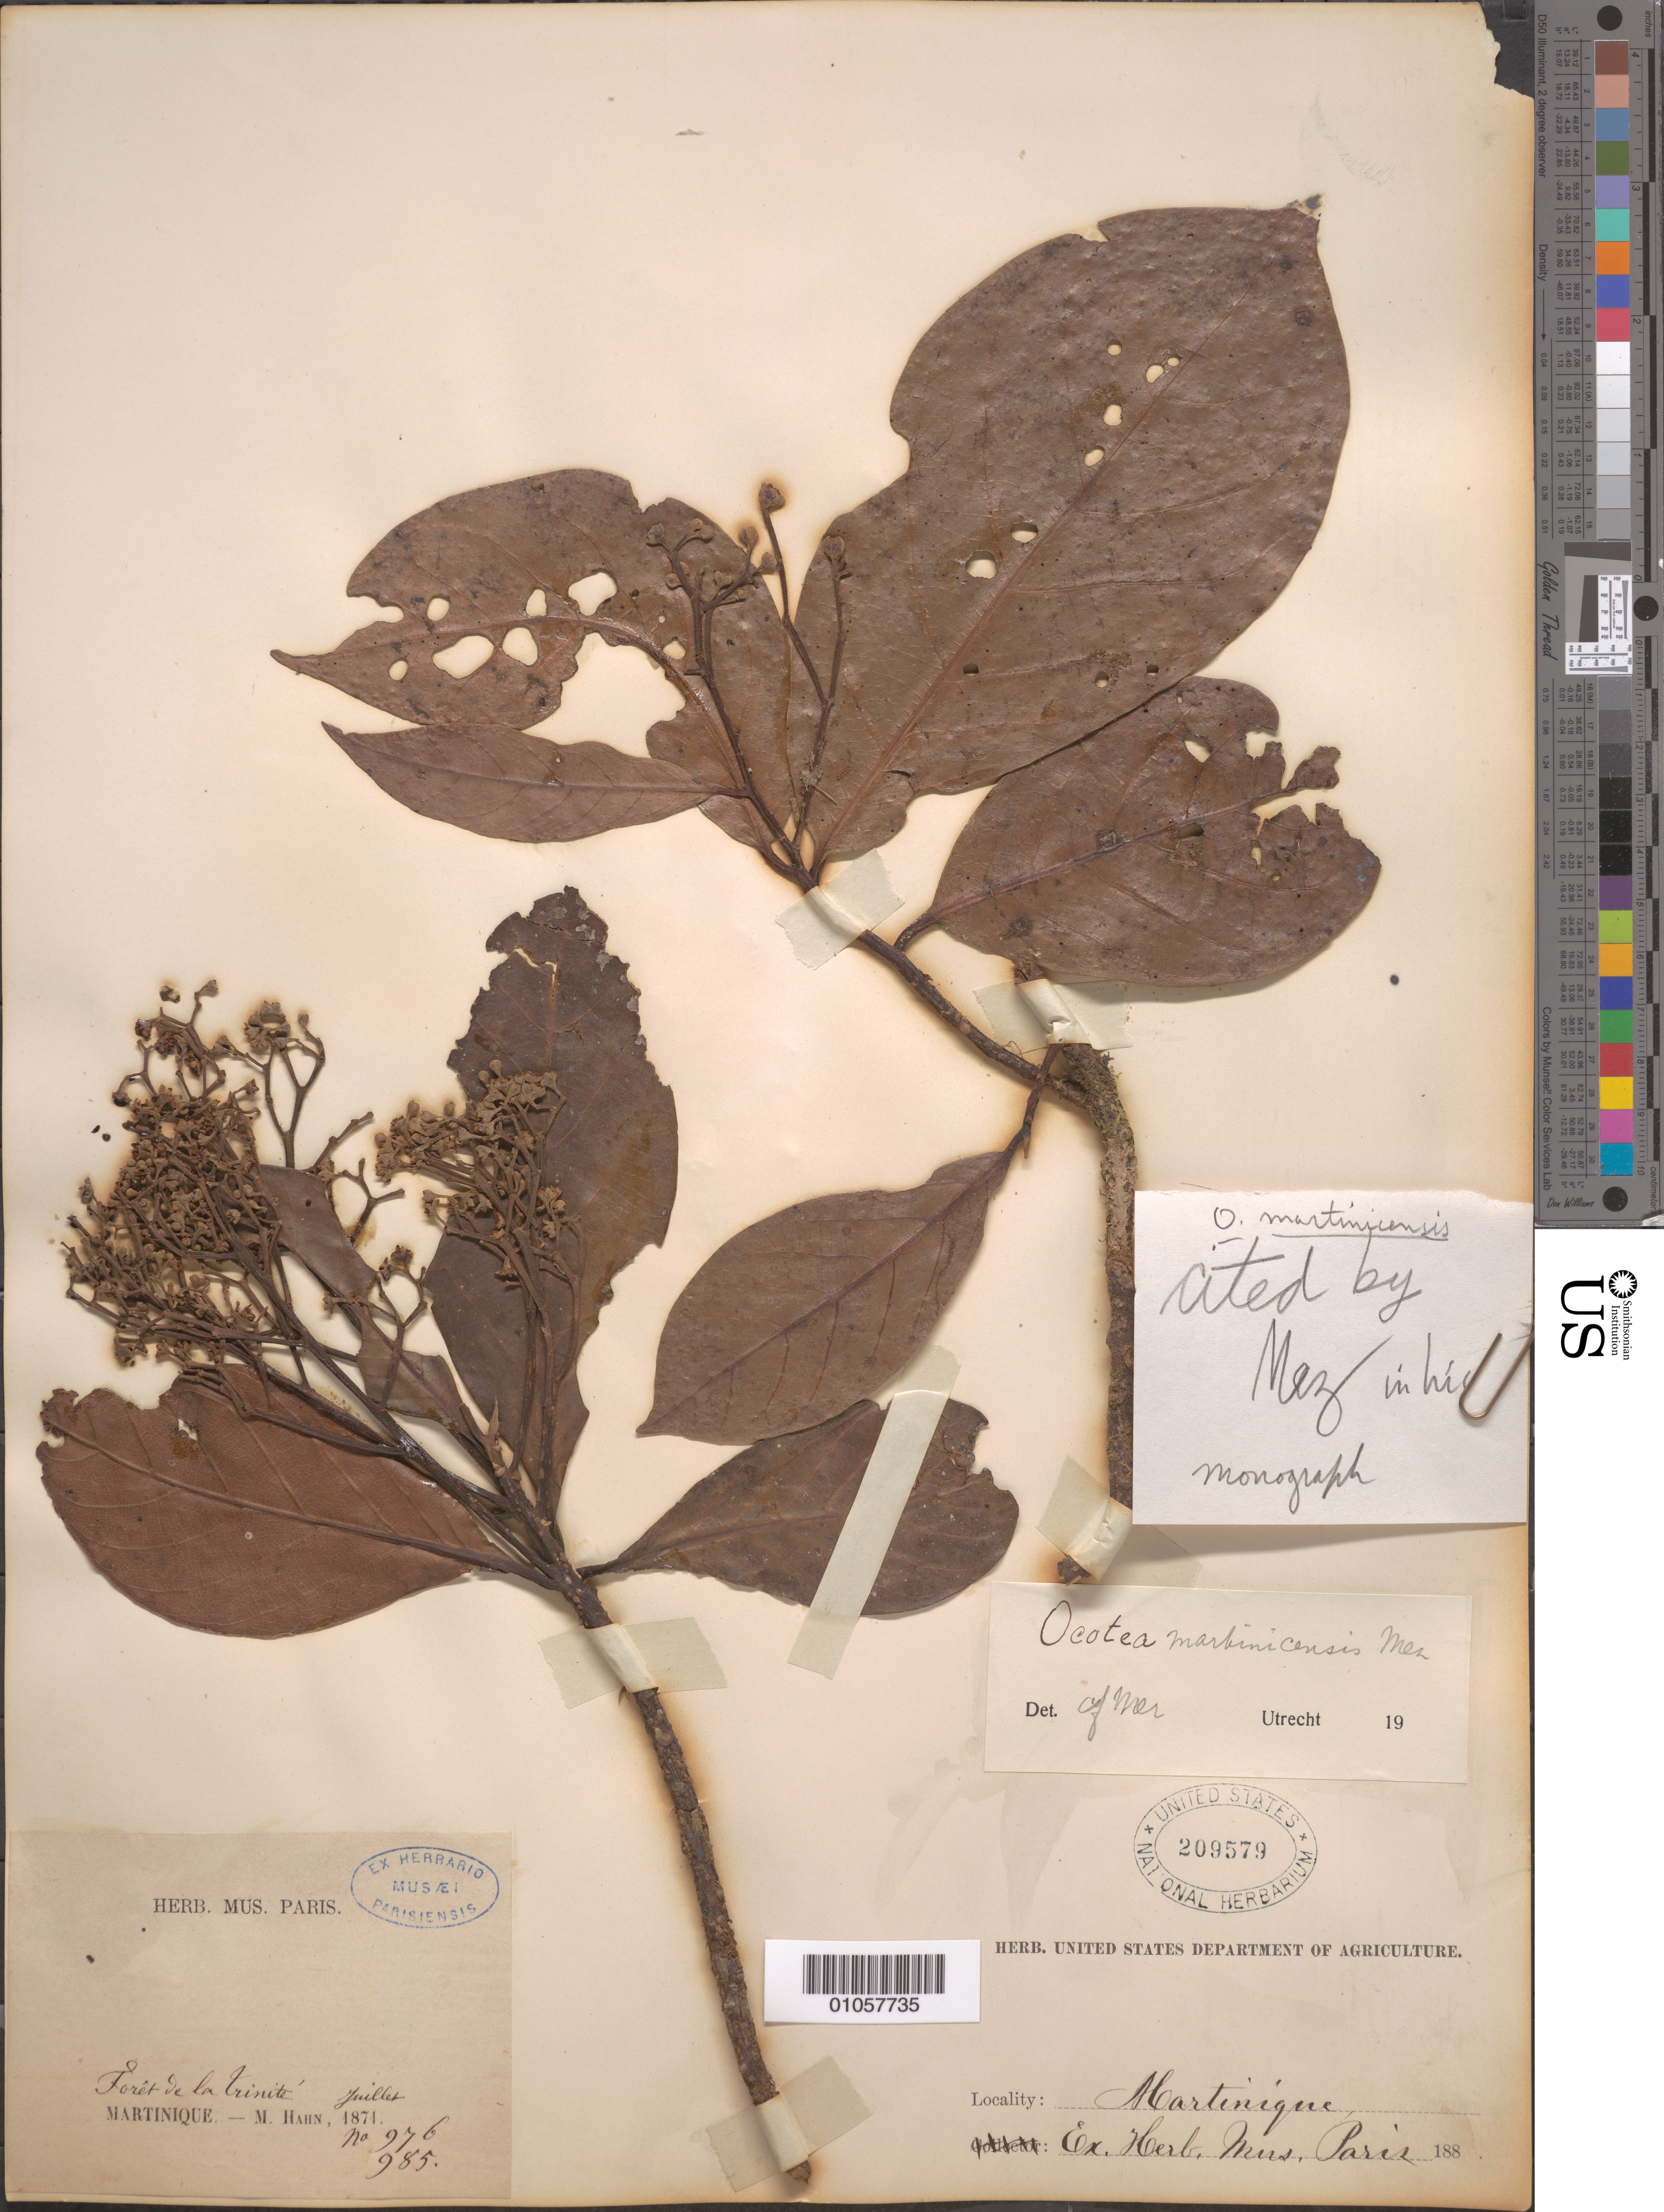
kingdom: Plantae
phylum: Tracheophyta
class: Magnoliopsida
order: Laurales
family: Lauraceae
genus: Ocotea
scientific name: Ocotea martinicensis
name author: Mez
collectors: M. Hahn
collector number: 976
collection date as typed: Jul 1871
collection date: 1871-07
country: Martinique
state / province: La Trinité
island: Martinique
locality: Forêt de la Trinité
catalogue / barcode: US 209579